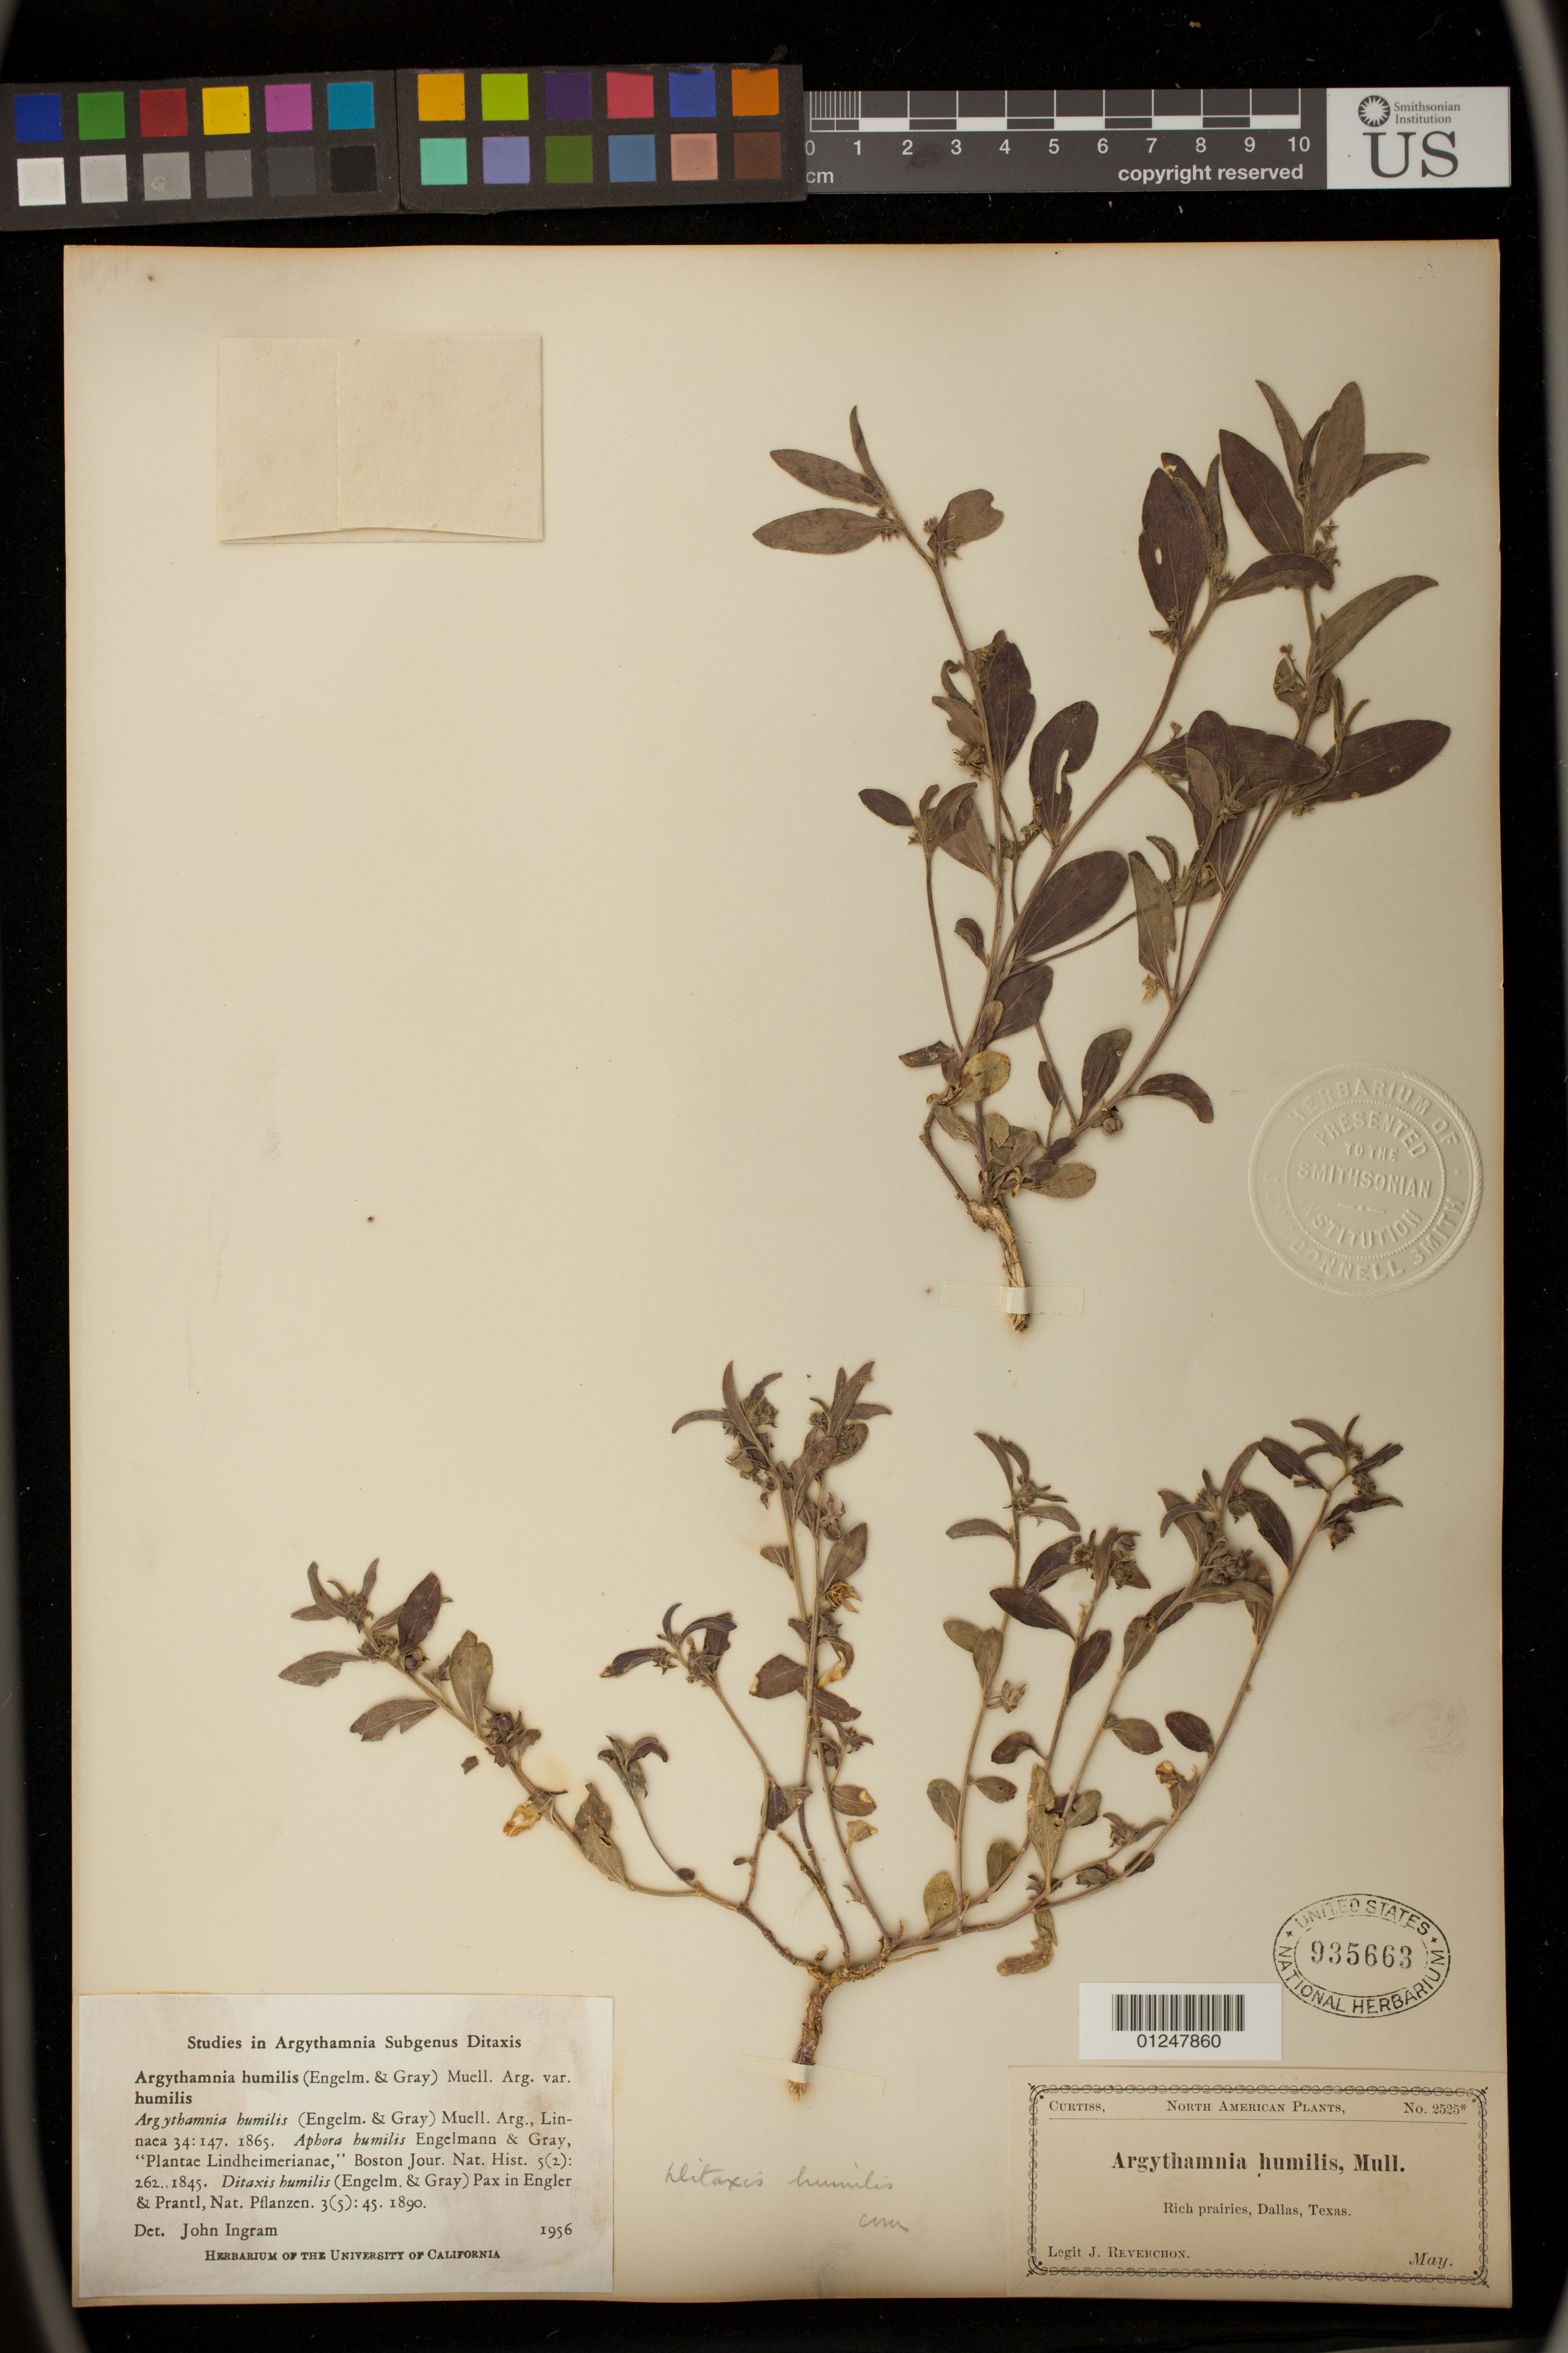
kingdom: Plantae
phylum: Tracheophyta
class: Magnoliopsida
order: Malpighiales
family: Euphorbiaceae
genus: Argythamnia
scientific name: Argythamnia humilis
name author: (Engelm. & A. Gray) Müll. Arg.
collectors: J. Reverchon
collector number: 2525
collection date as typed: May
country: United States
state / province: Texas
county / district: Dallas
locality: Rich prairies, Dallas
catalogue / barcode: US 935663